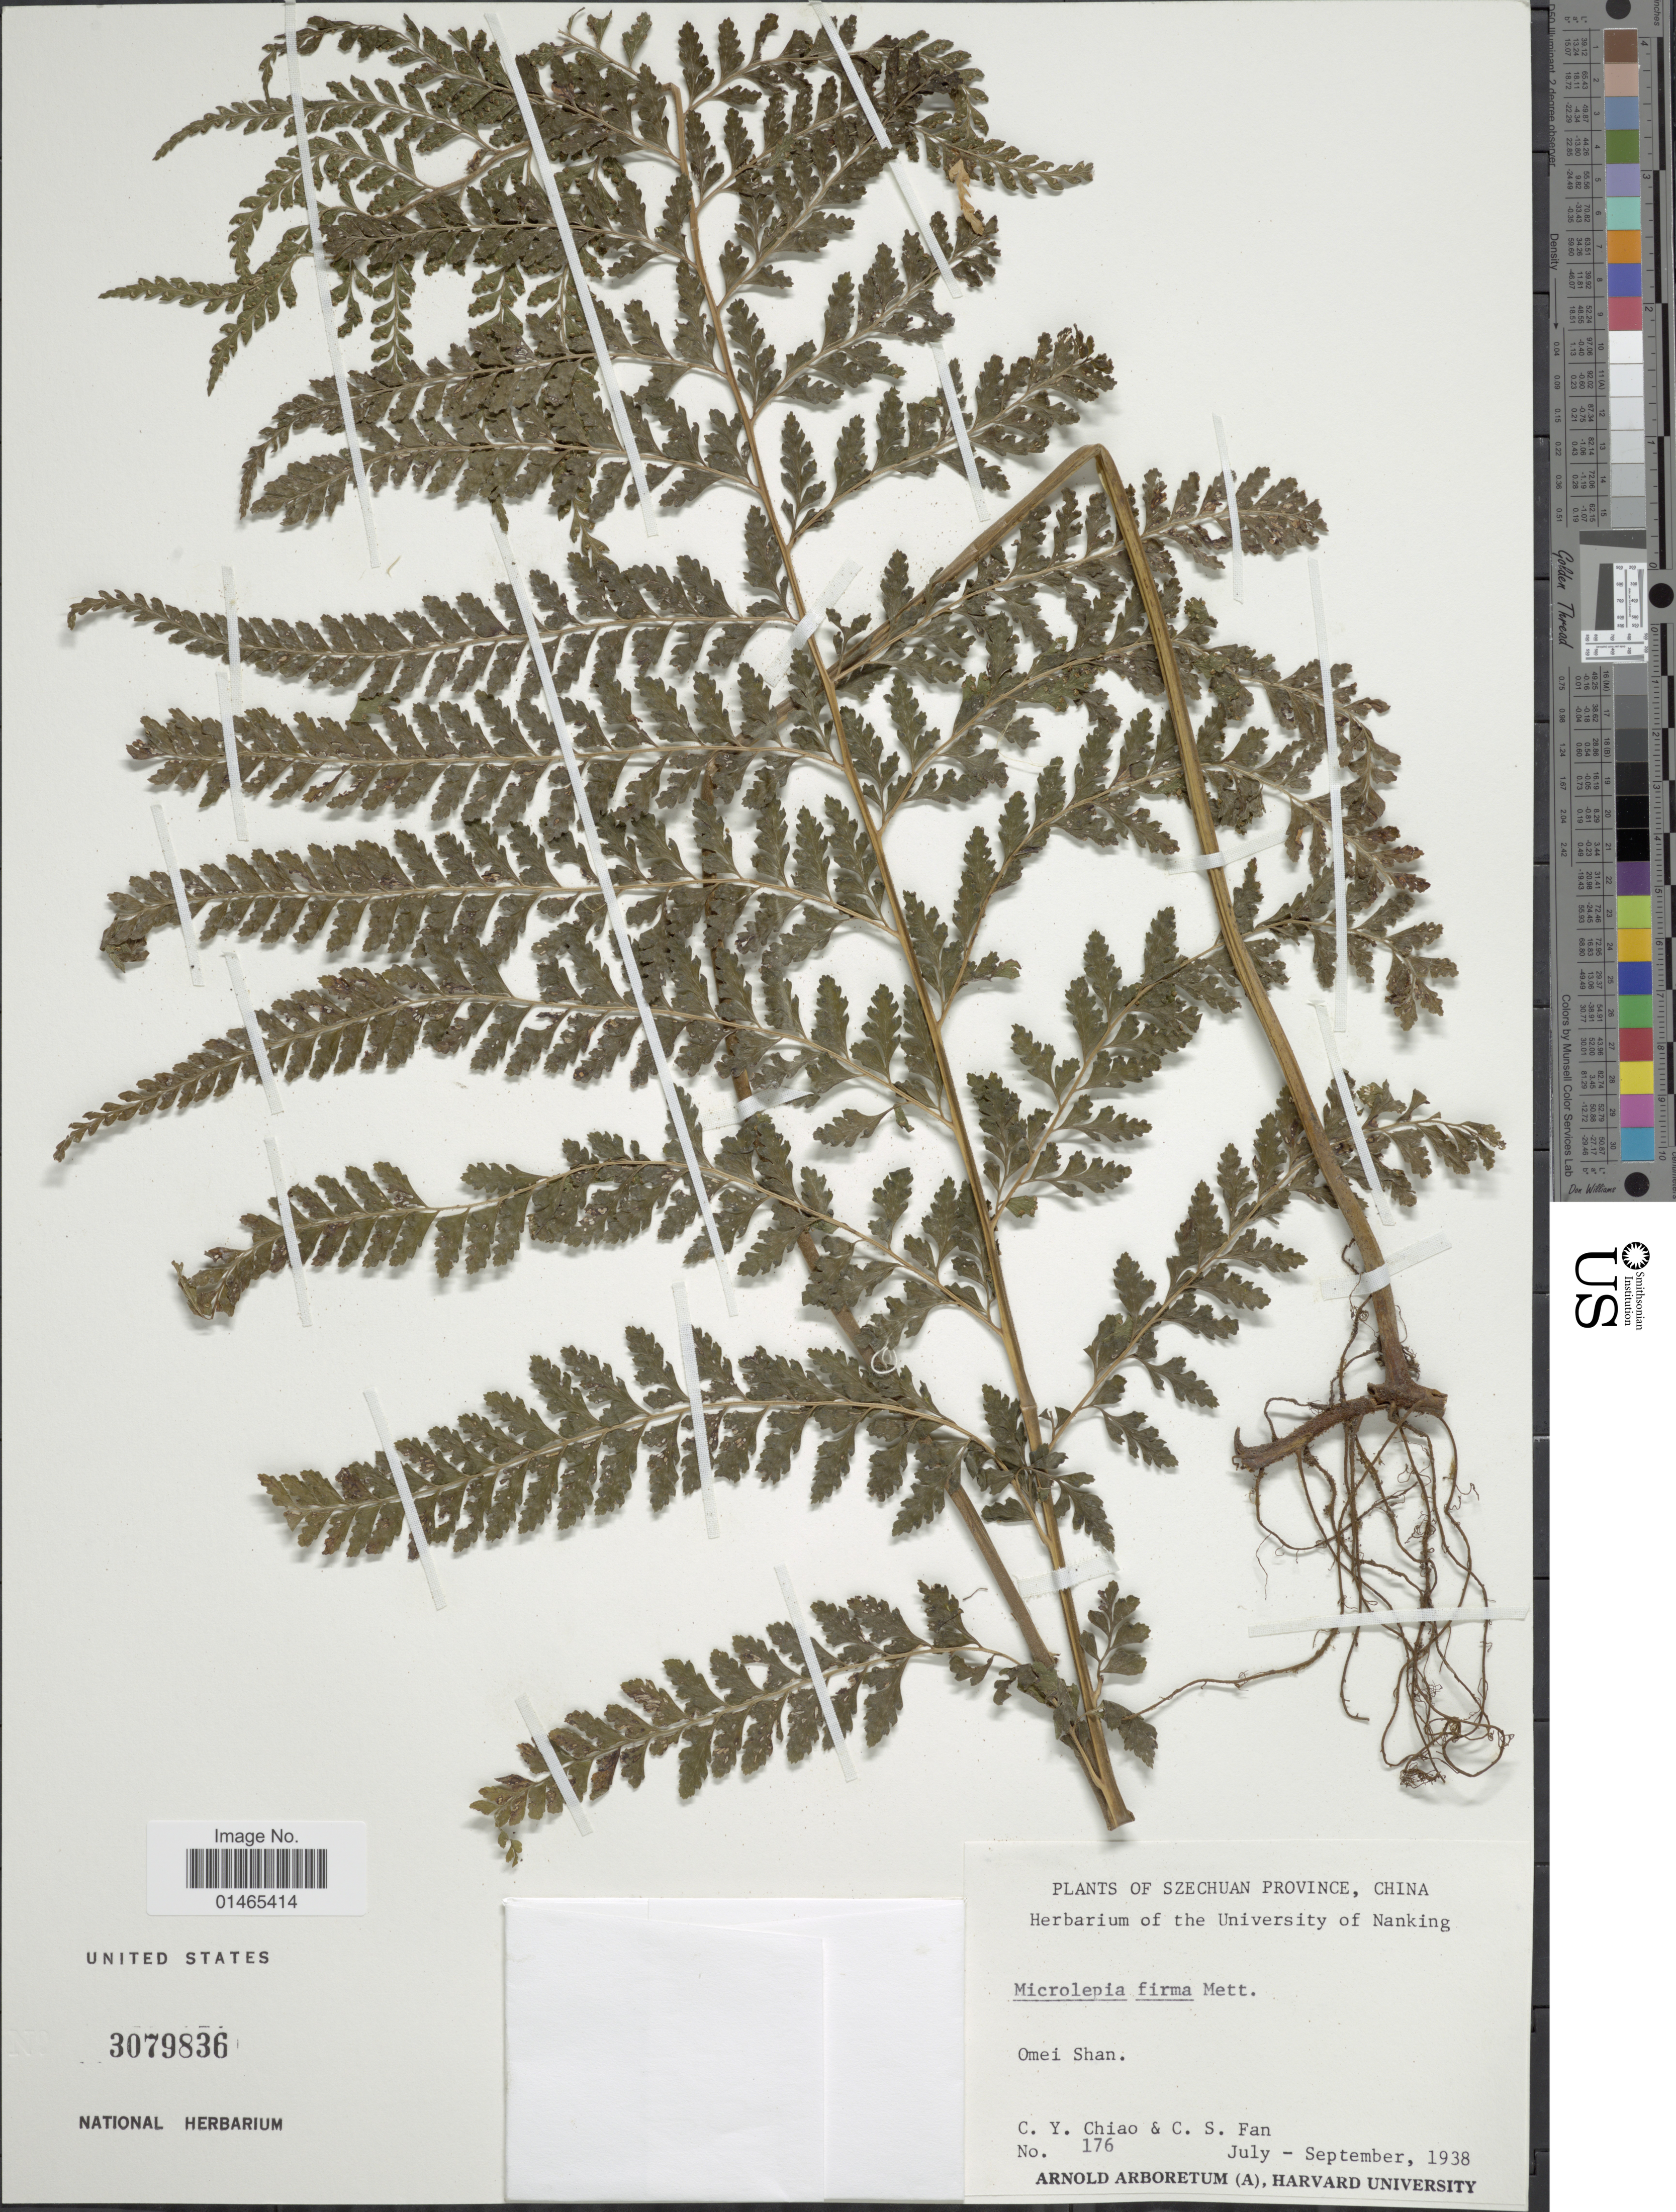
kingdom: Plantae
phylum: Tracheophyta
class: Polypodiopsida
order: Polypodiales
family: Dennstaedtiaceae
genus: Microlepia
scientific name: Microlepia dubia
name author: (Roxb.) C.V. Morton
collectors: C. Y. Chiao & C. S. Fan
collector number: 176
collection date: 1938-07/1938-09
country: China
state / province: Sichuan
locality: Szechuan, Omei Shan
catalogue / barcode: US 3079836